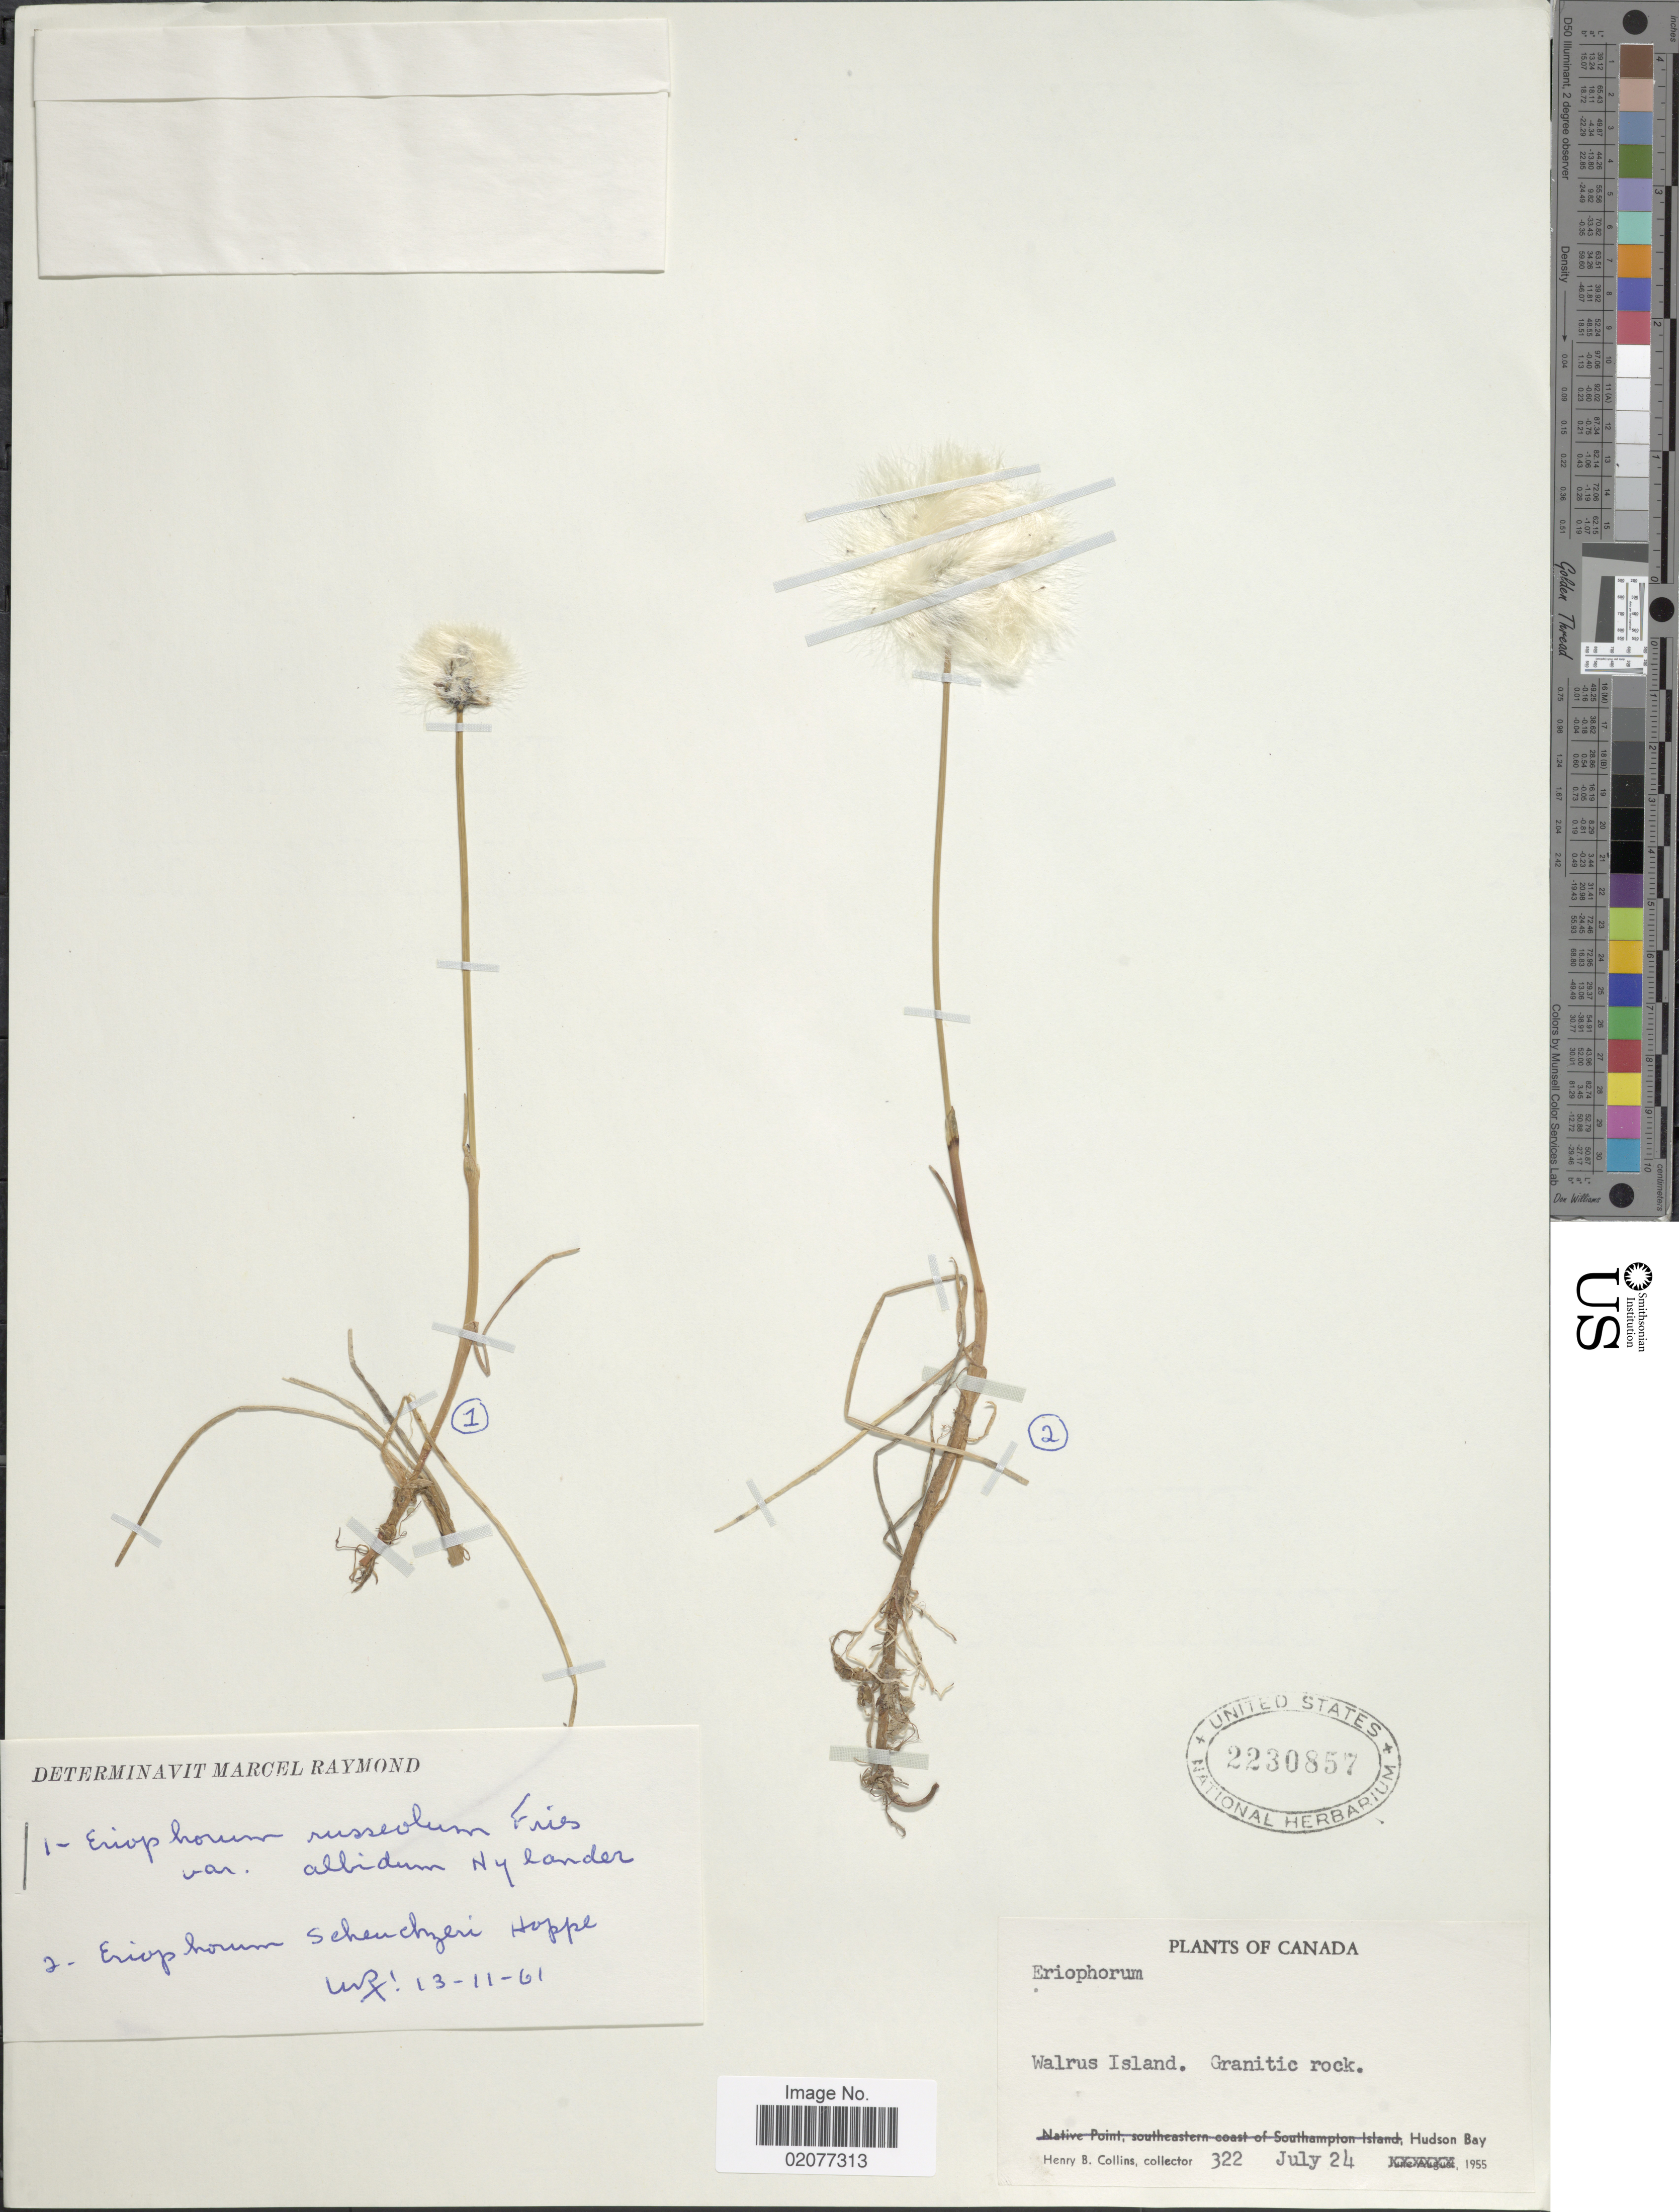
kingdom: Plantae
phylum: Tracheophyta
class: Liliopsida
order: Poales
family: Cyperaceae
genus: Eriophorum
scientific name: Eriophorum chamissonis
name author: C.A. Mey.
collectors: H. Collins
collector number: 322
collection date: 1955-07-24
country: Canada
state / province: Nunavut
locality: Walrus Island. Hudson Bay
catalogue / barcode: US 2230857